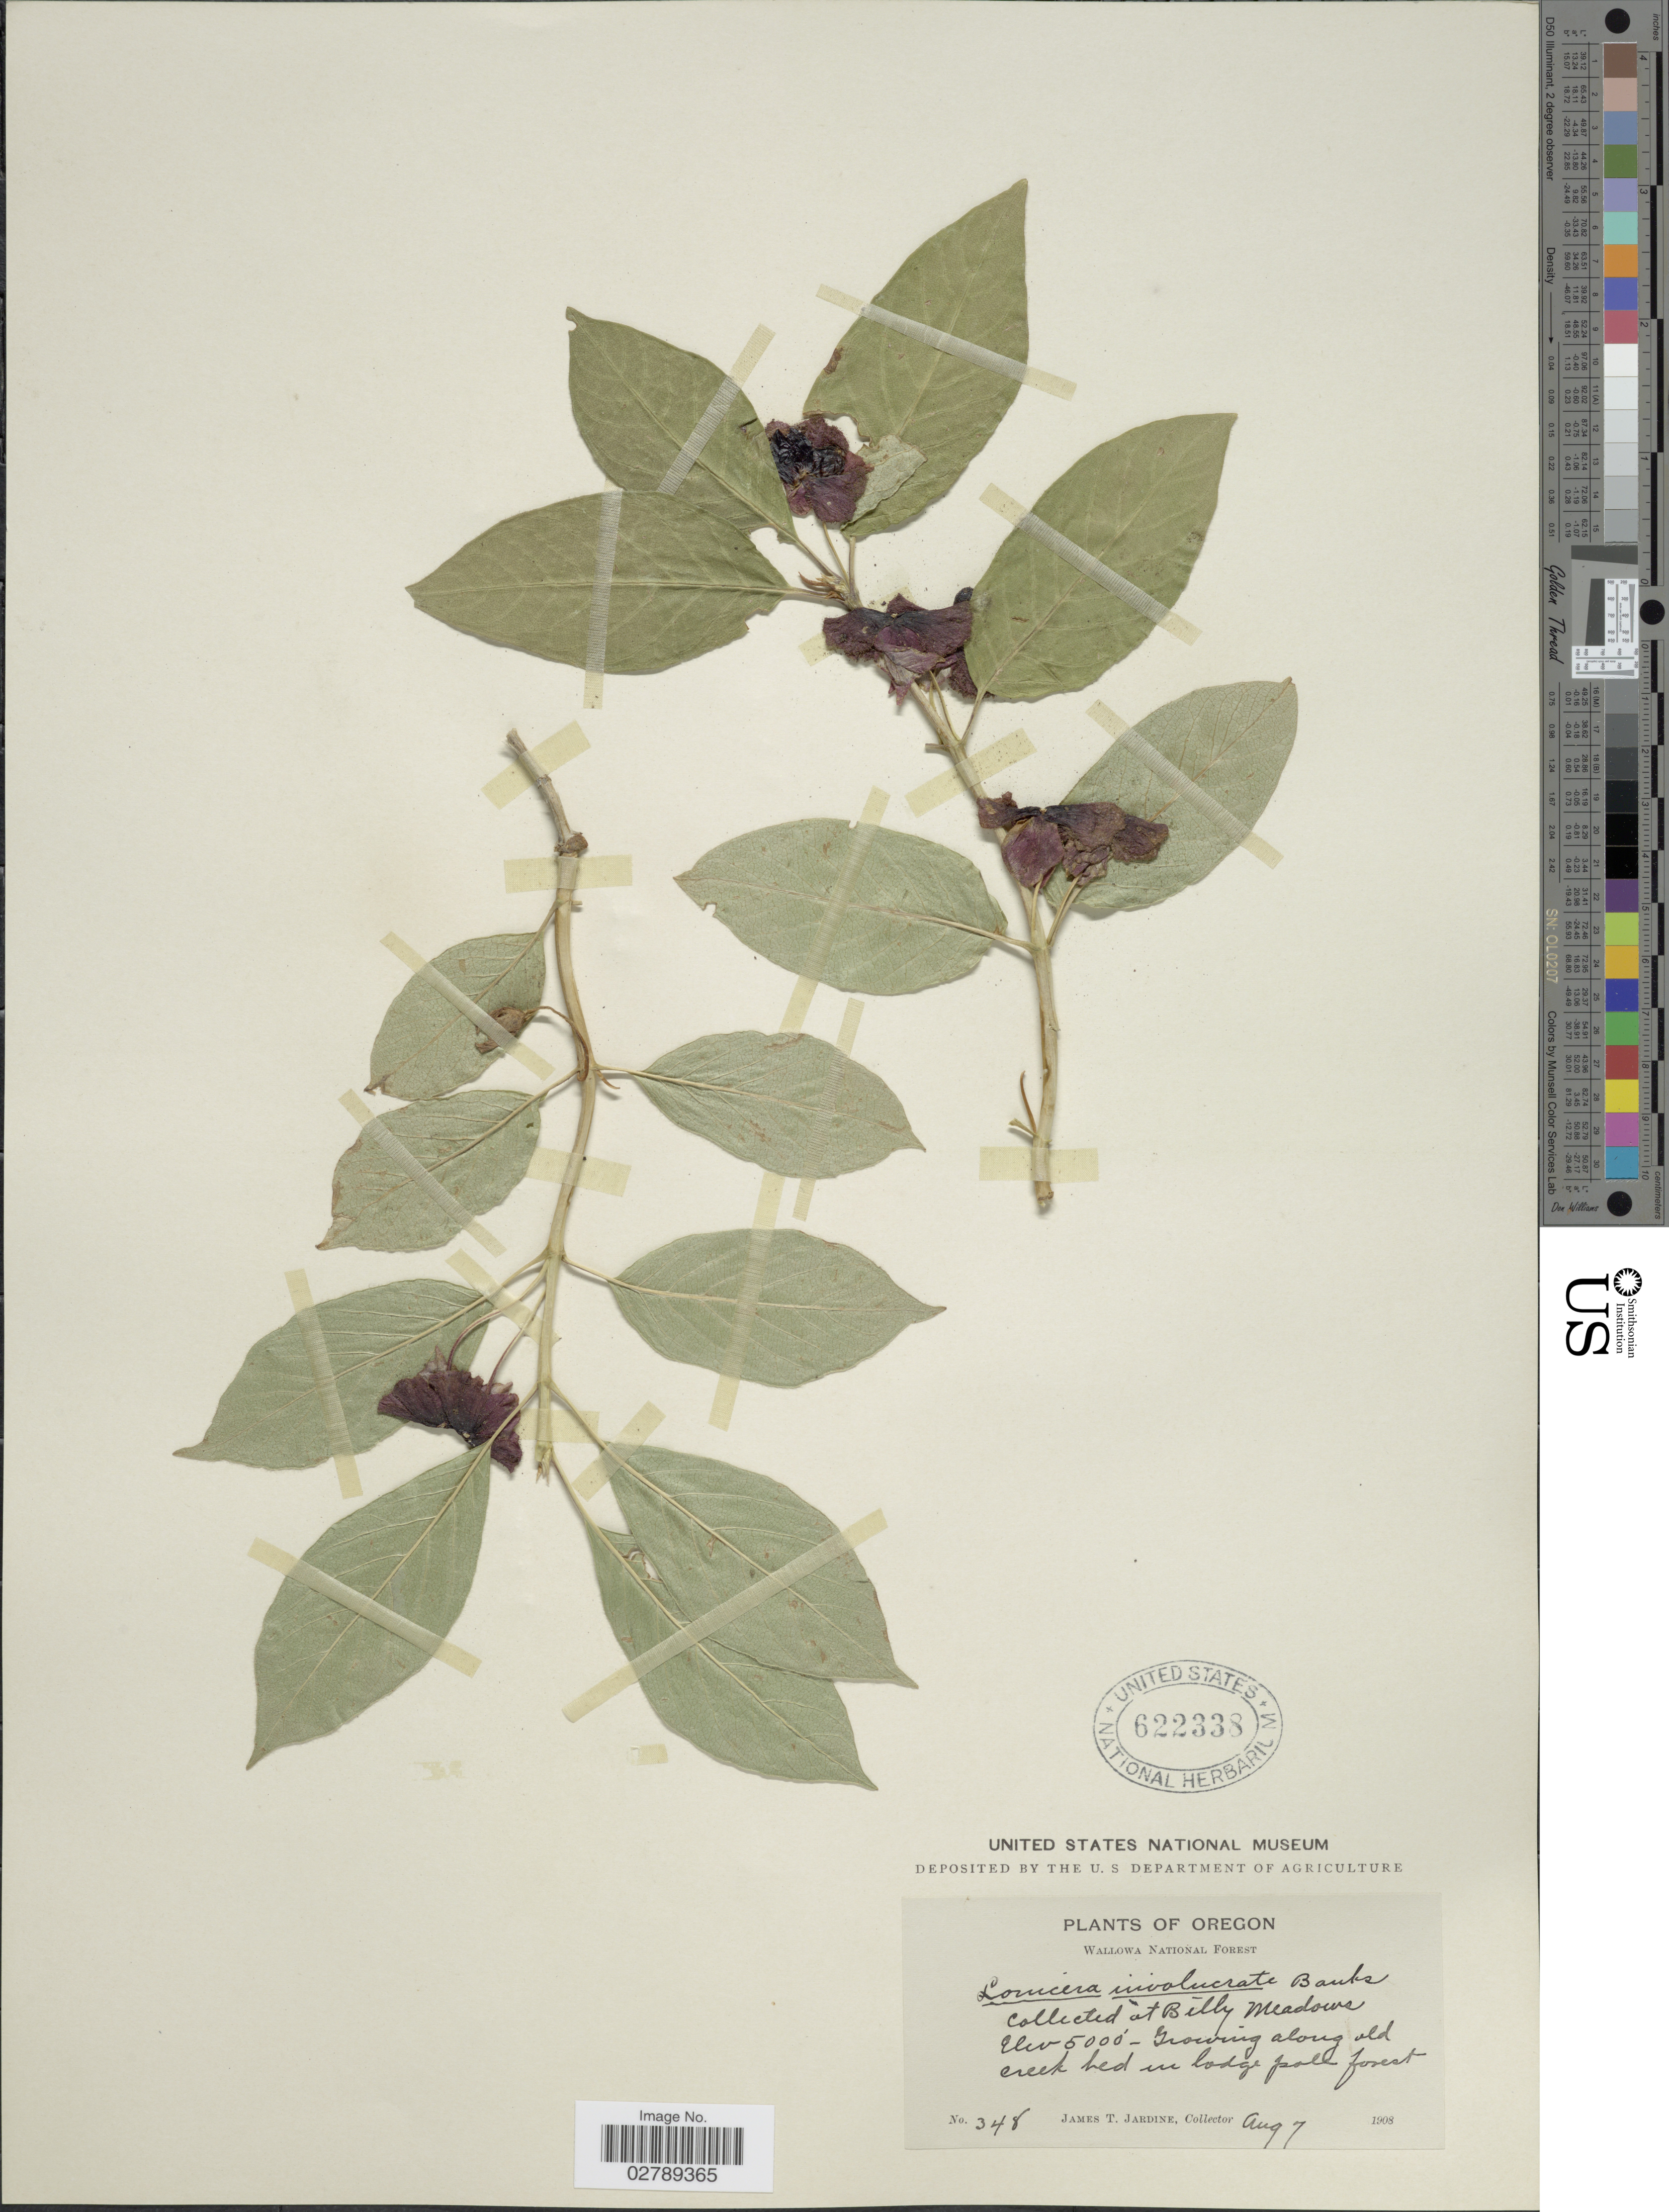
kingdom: Plantae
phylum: Tracheophyta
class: Magnoliopsida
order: Dipsacales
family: Caprifoliaceae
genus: Lonicera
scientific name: Lonicera involucrata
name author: (Richardson) Banks ex Spreng.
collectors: J. T. Jardine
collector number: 348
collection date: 1908-08-07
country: United States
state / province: Oregon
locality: Wallowa National Forest. Collected at Billy Meadows.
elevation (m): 1524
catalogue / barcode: US 622338